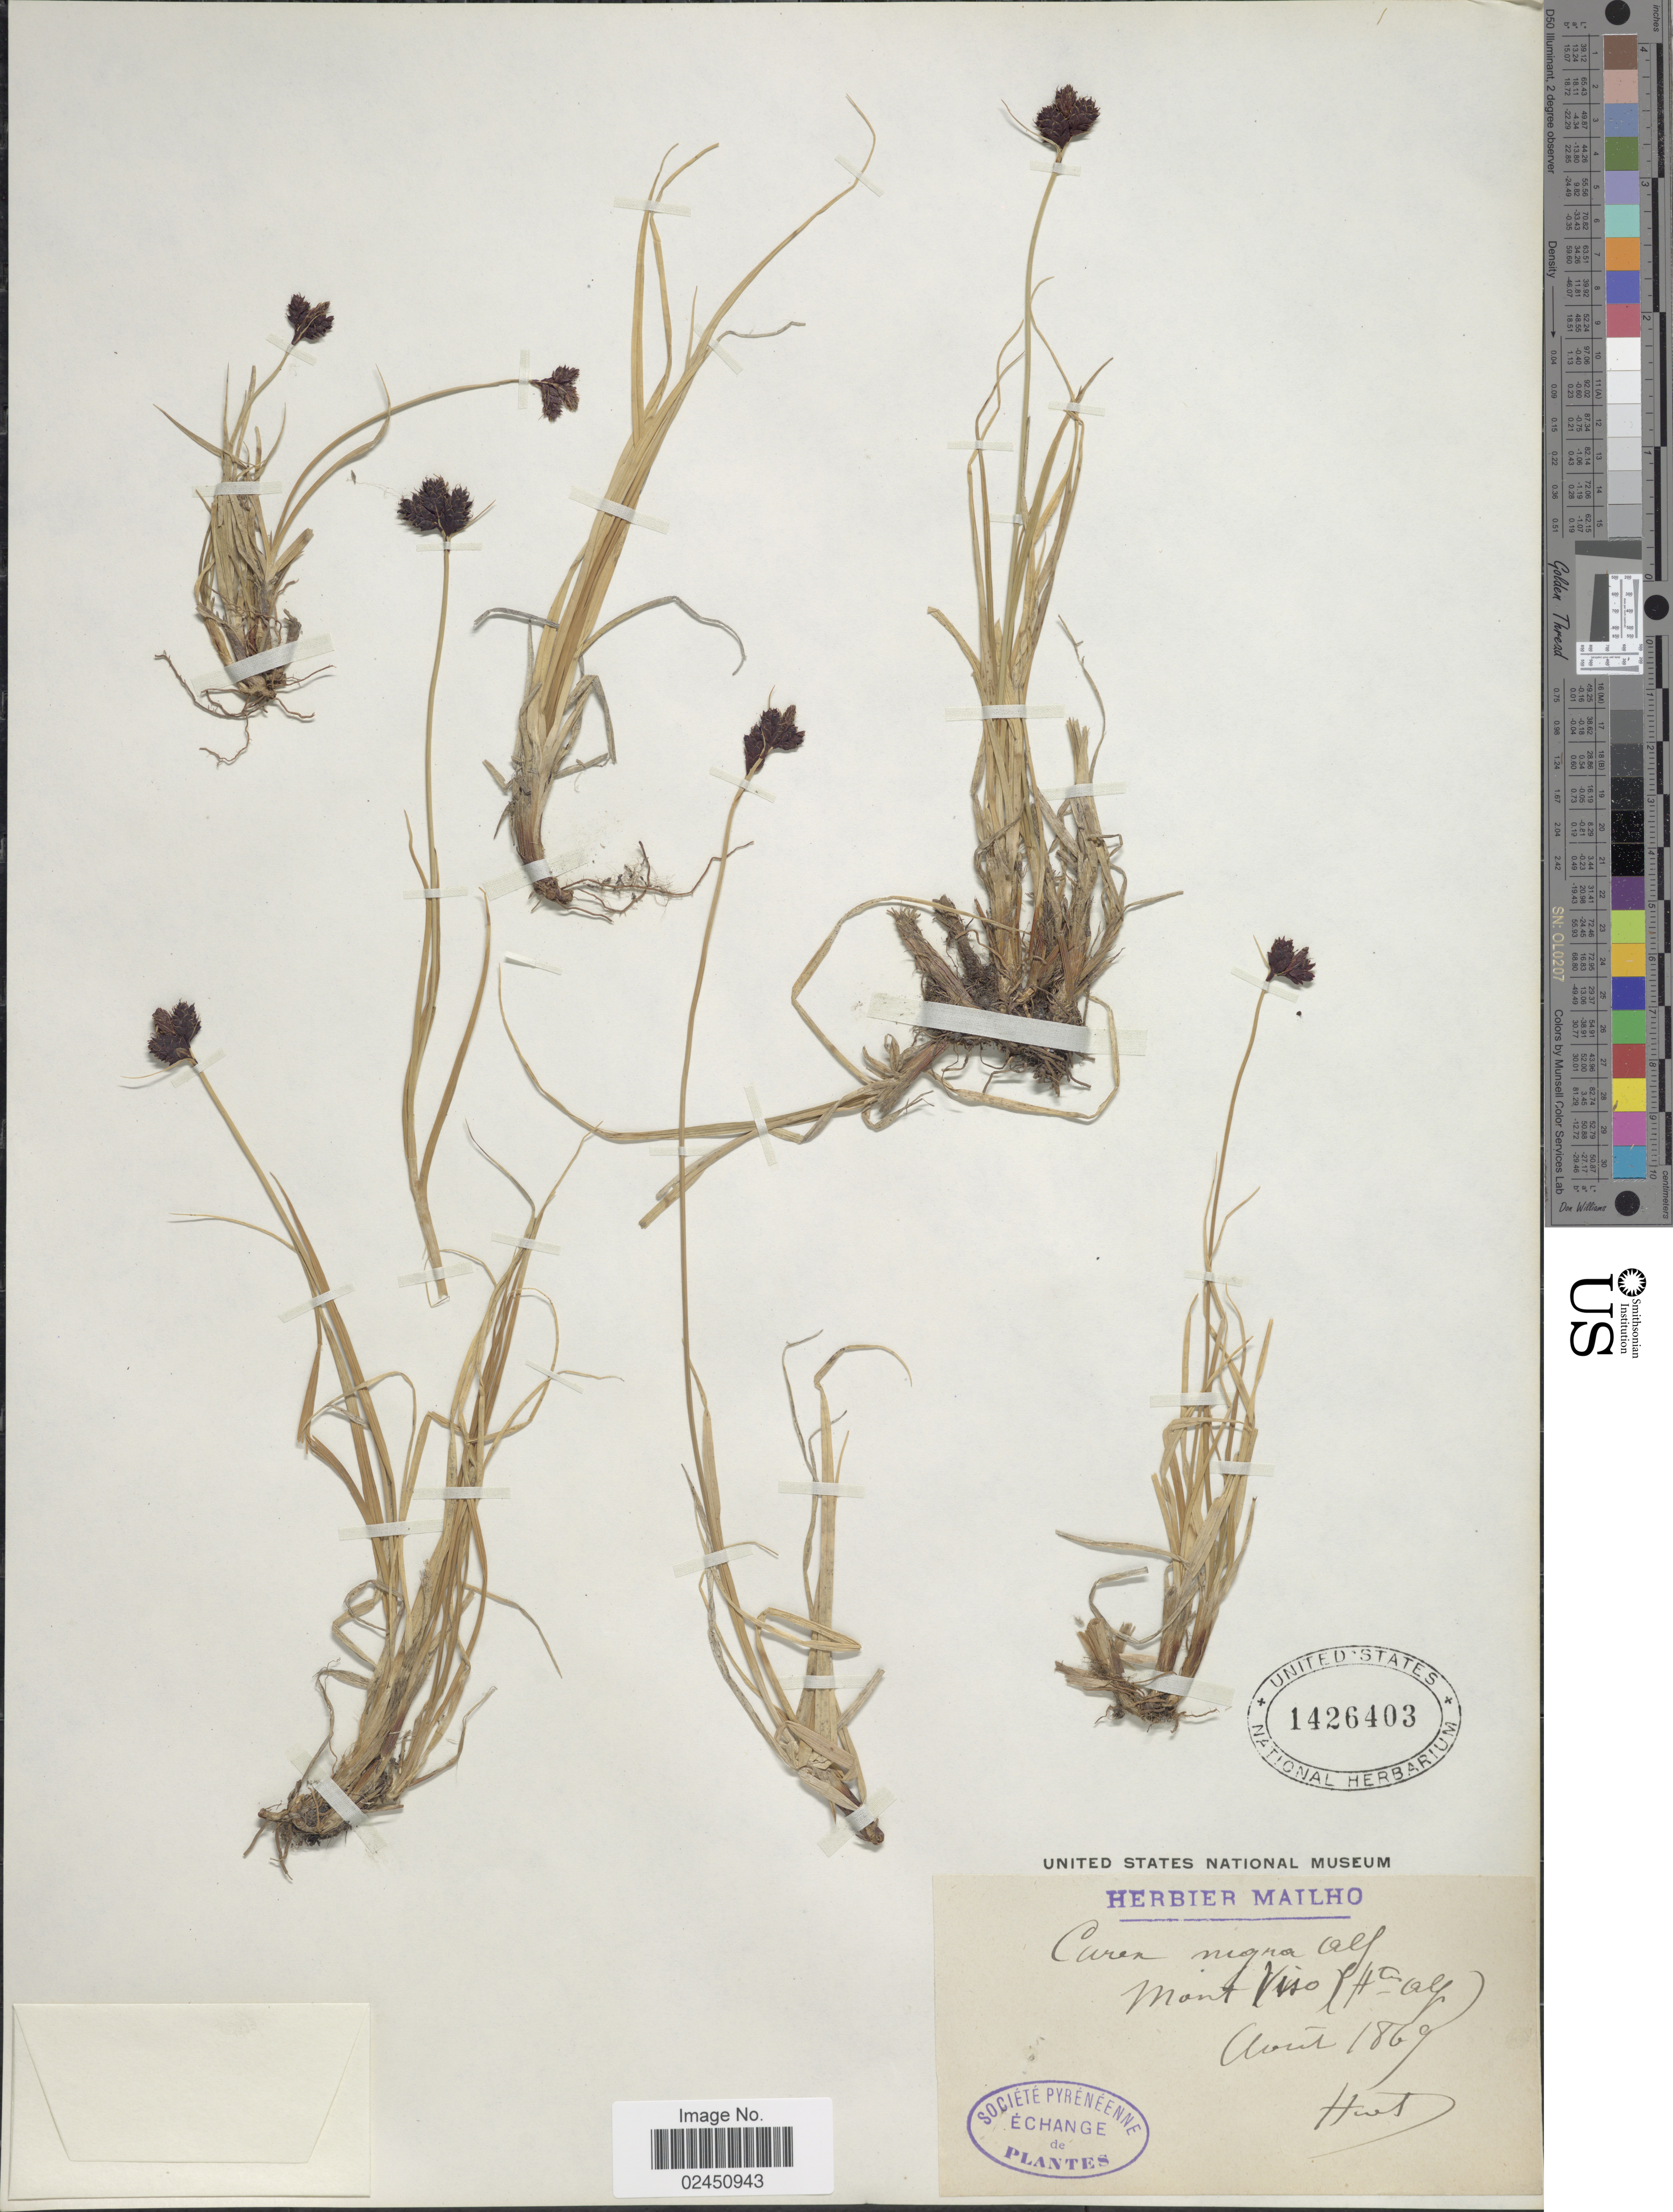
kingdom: Plantae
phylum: Tracheophyta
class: Liliopsida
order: Poales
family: Cyperaceae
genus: Carex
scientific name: Carex parviflora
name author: Host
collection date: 1869-08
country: Italy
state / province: Piedmont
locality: Mont Viso (Htes-Alp)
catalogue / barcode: US 1426403